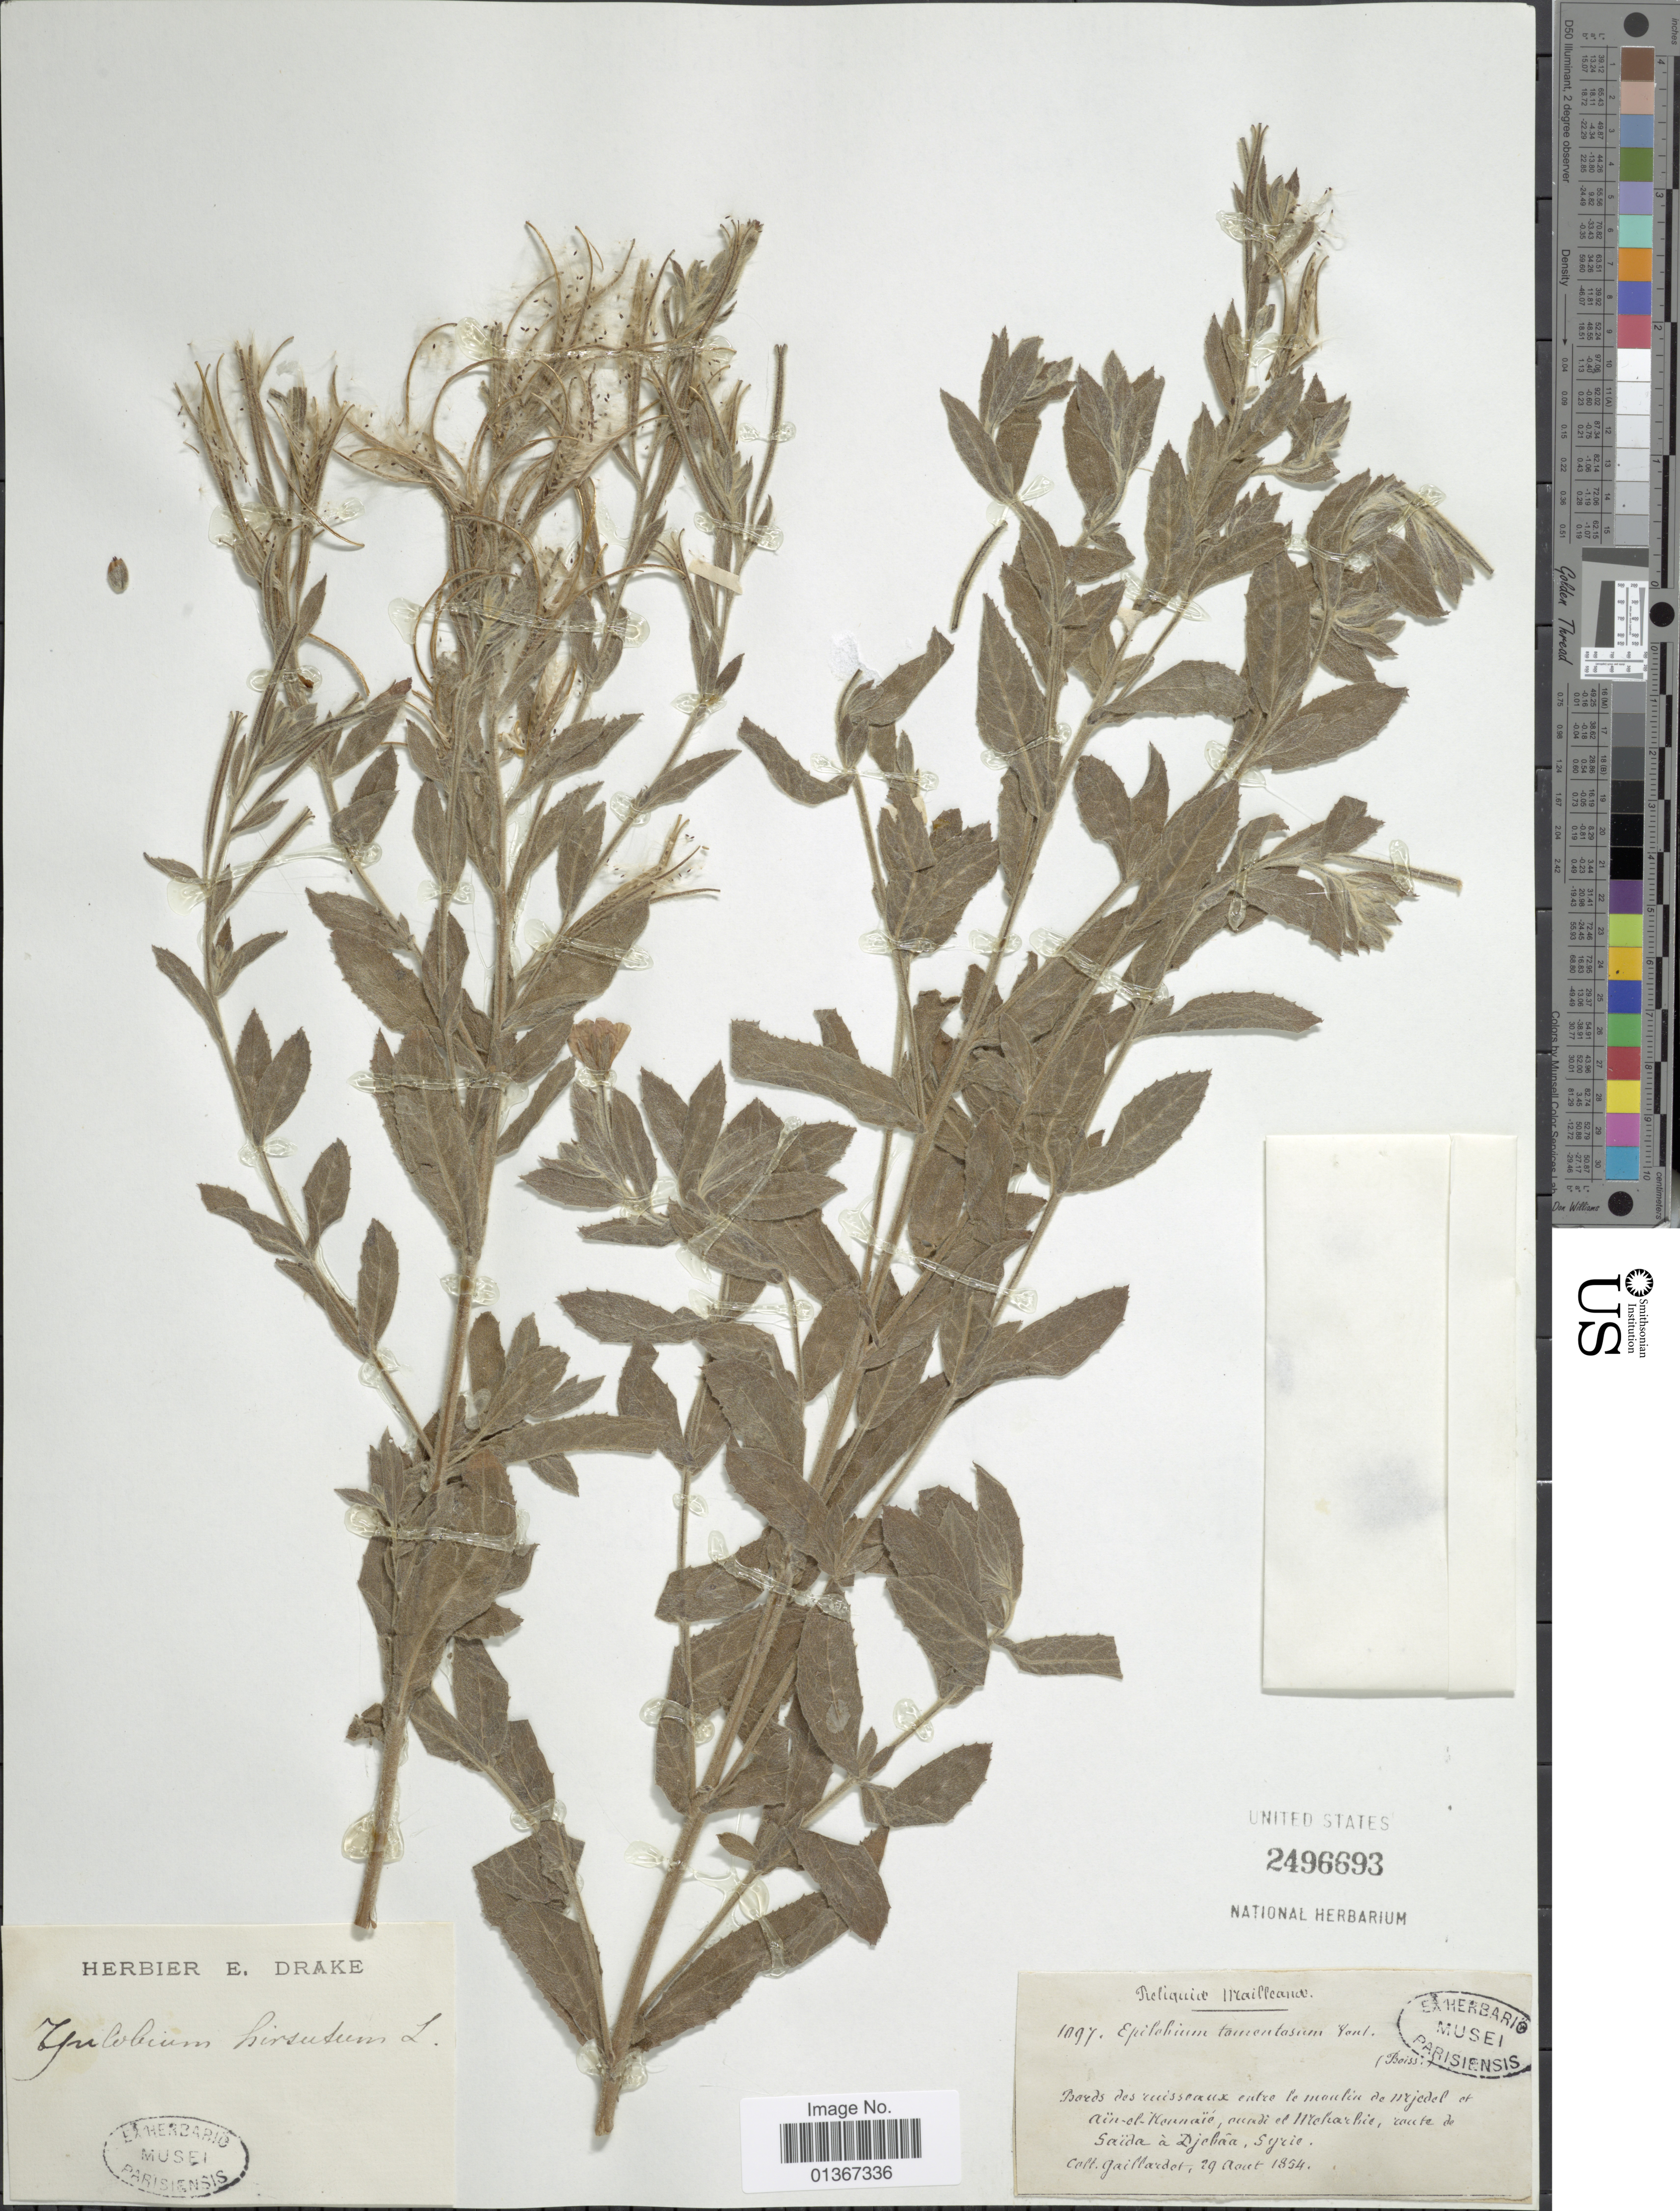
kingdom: Plantae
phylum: Tracheophyta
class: Magnoliopsida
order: Myrtales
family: Onagraceae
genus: Epilobium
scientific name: Epilobium hirsutum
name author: L.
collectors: Gaillardot, --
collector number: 1097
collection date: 1854-08-29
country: Syria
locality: Bords des ruisseaux entre le manlin de Urjedel et Ain-el-Konnaie, oundi el Mcharchie, route de Saida a Djebaa. [interpreted]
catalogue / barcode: US 2496693